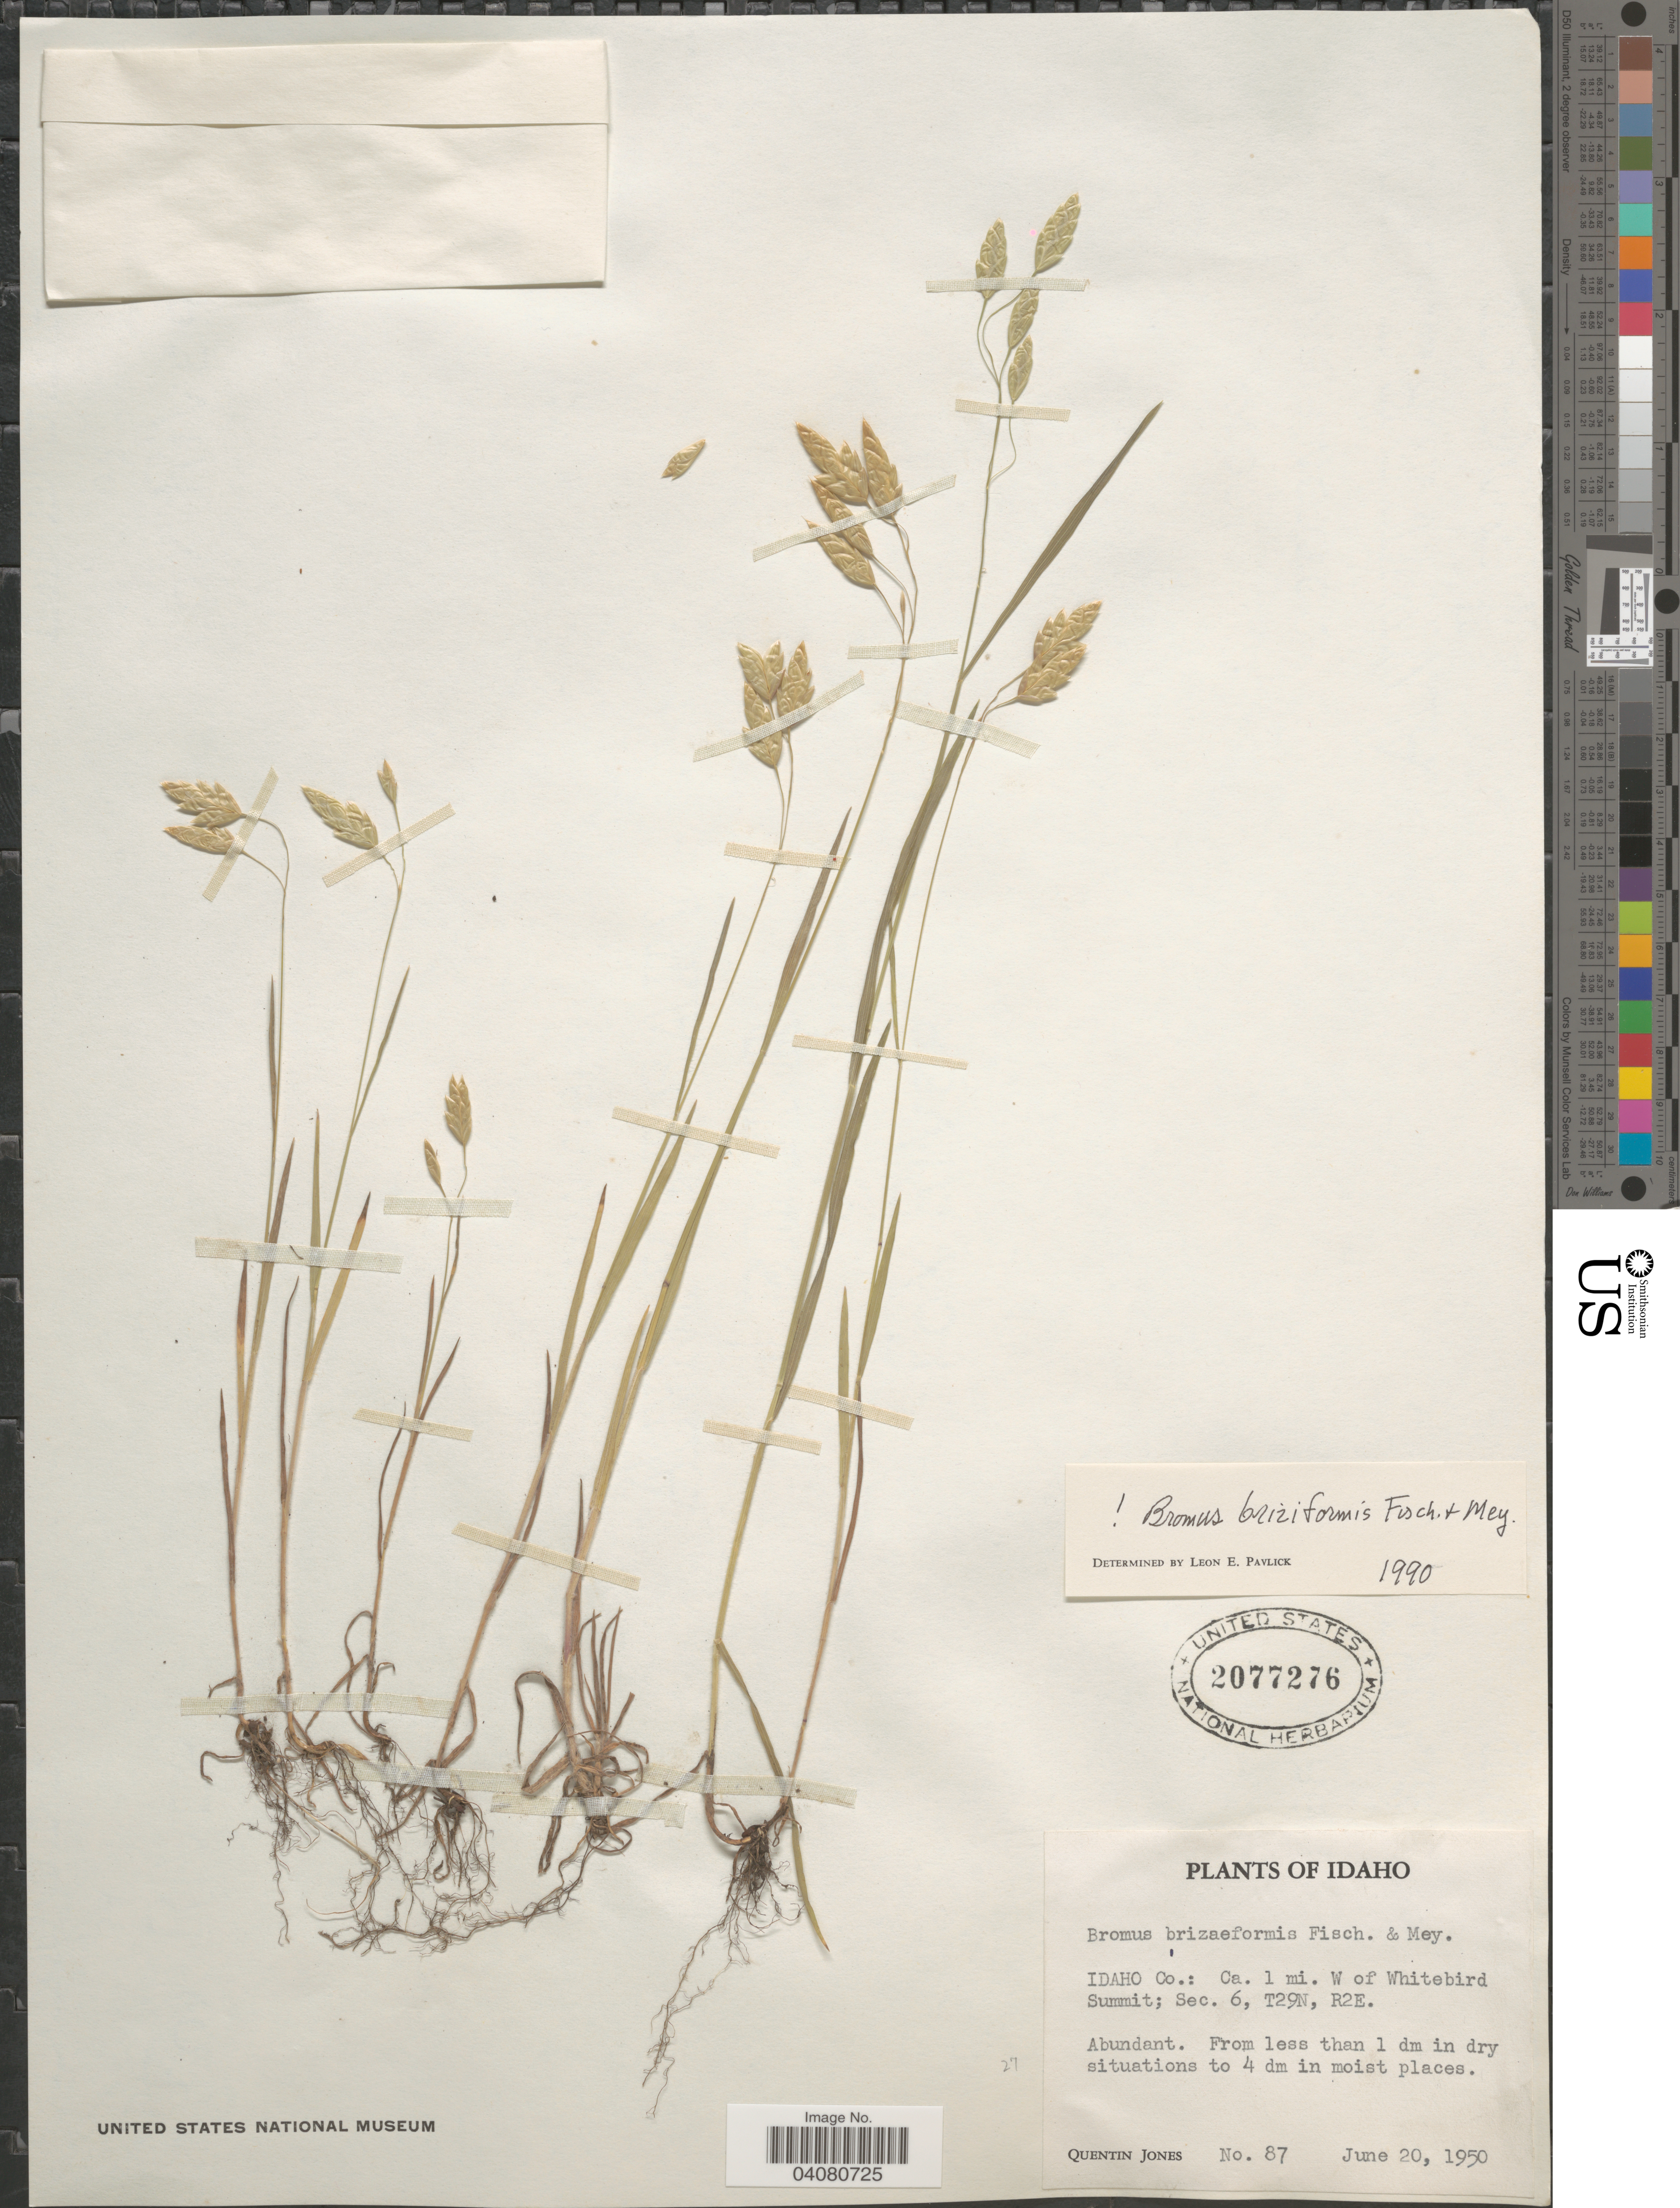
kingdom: Plantae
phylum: Tracheophyta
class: Liliopsida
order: Poales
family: Poaceae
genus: Bromus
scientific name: Bromus briziformis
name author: Fisch. & C.A. Mey.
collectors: Q. Jones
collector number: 87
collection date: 1950-06-20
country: United States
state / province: Idaho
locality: Idaho Co.: Ca. 1 mi. W of Whitebird Summit; Sec. 6, T29N, R2E.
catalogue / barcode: US 2077276